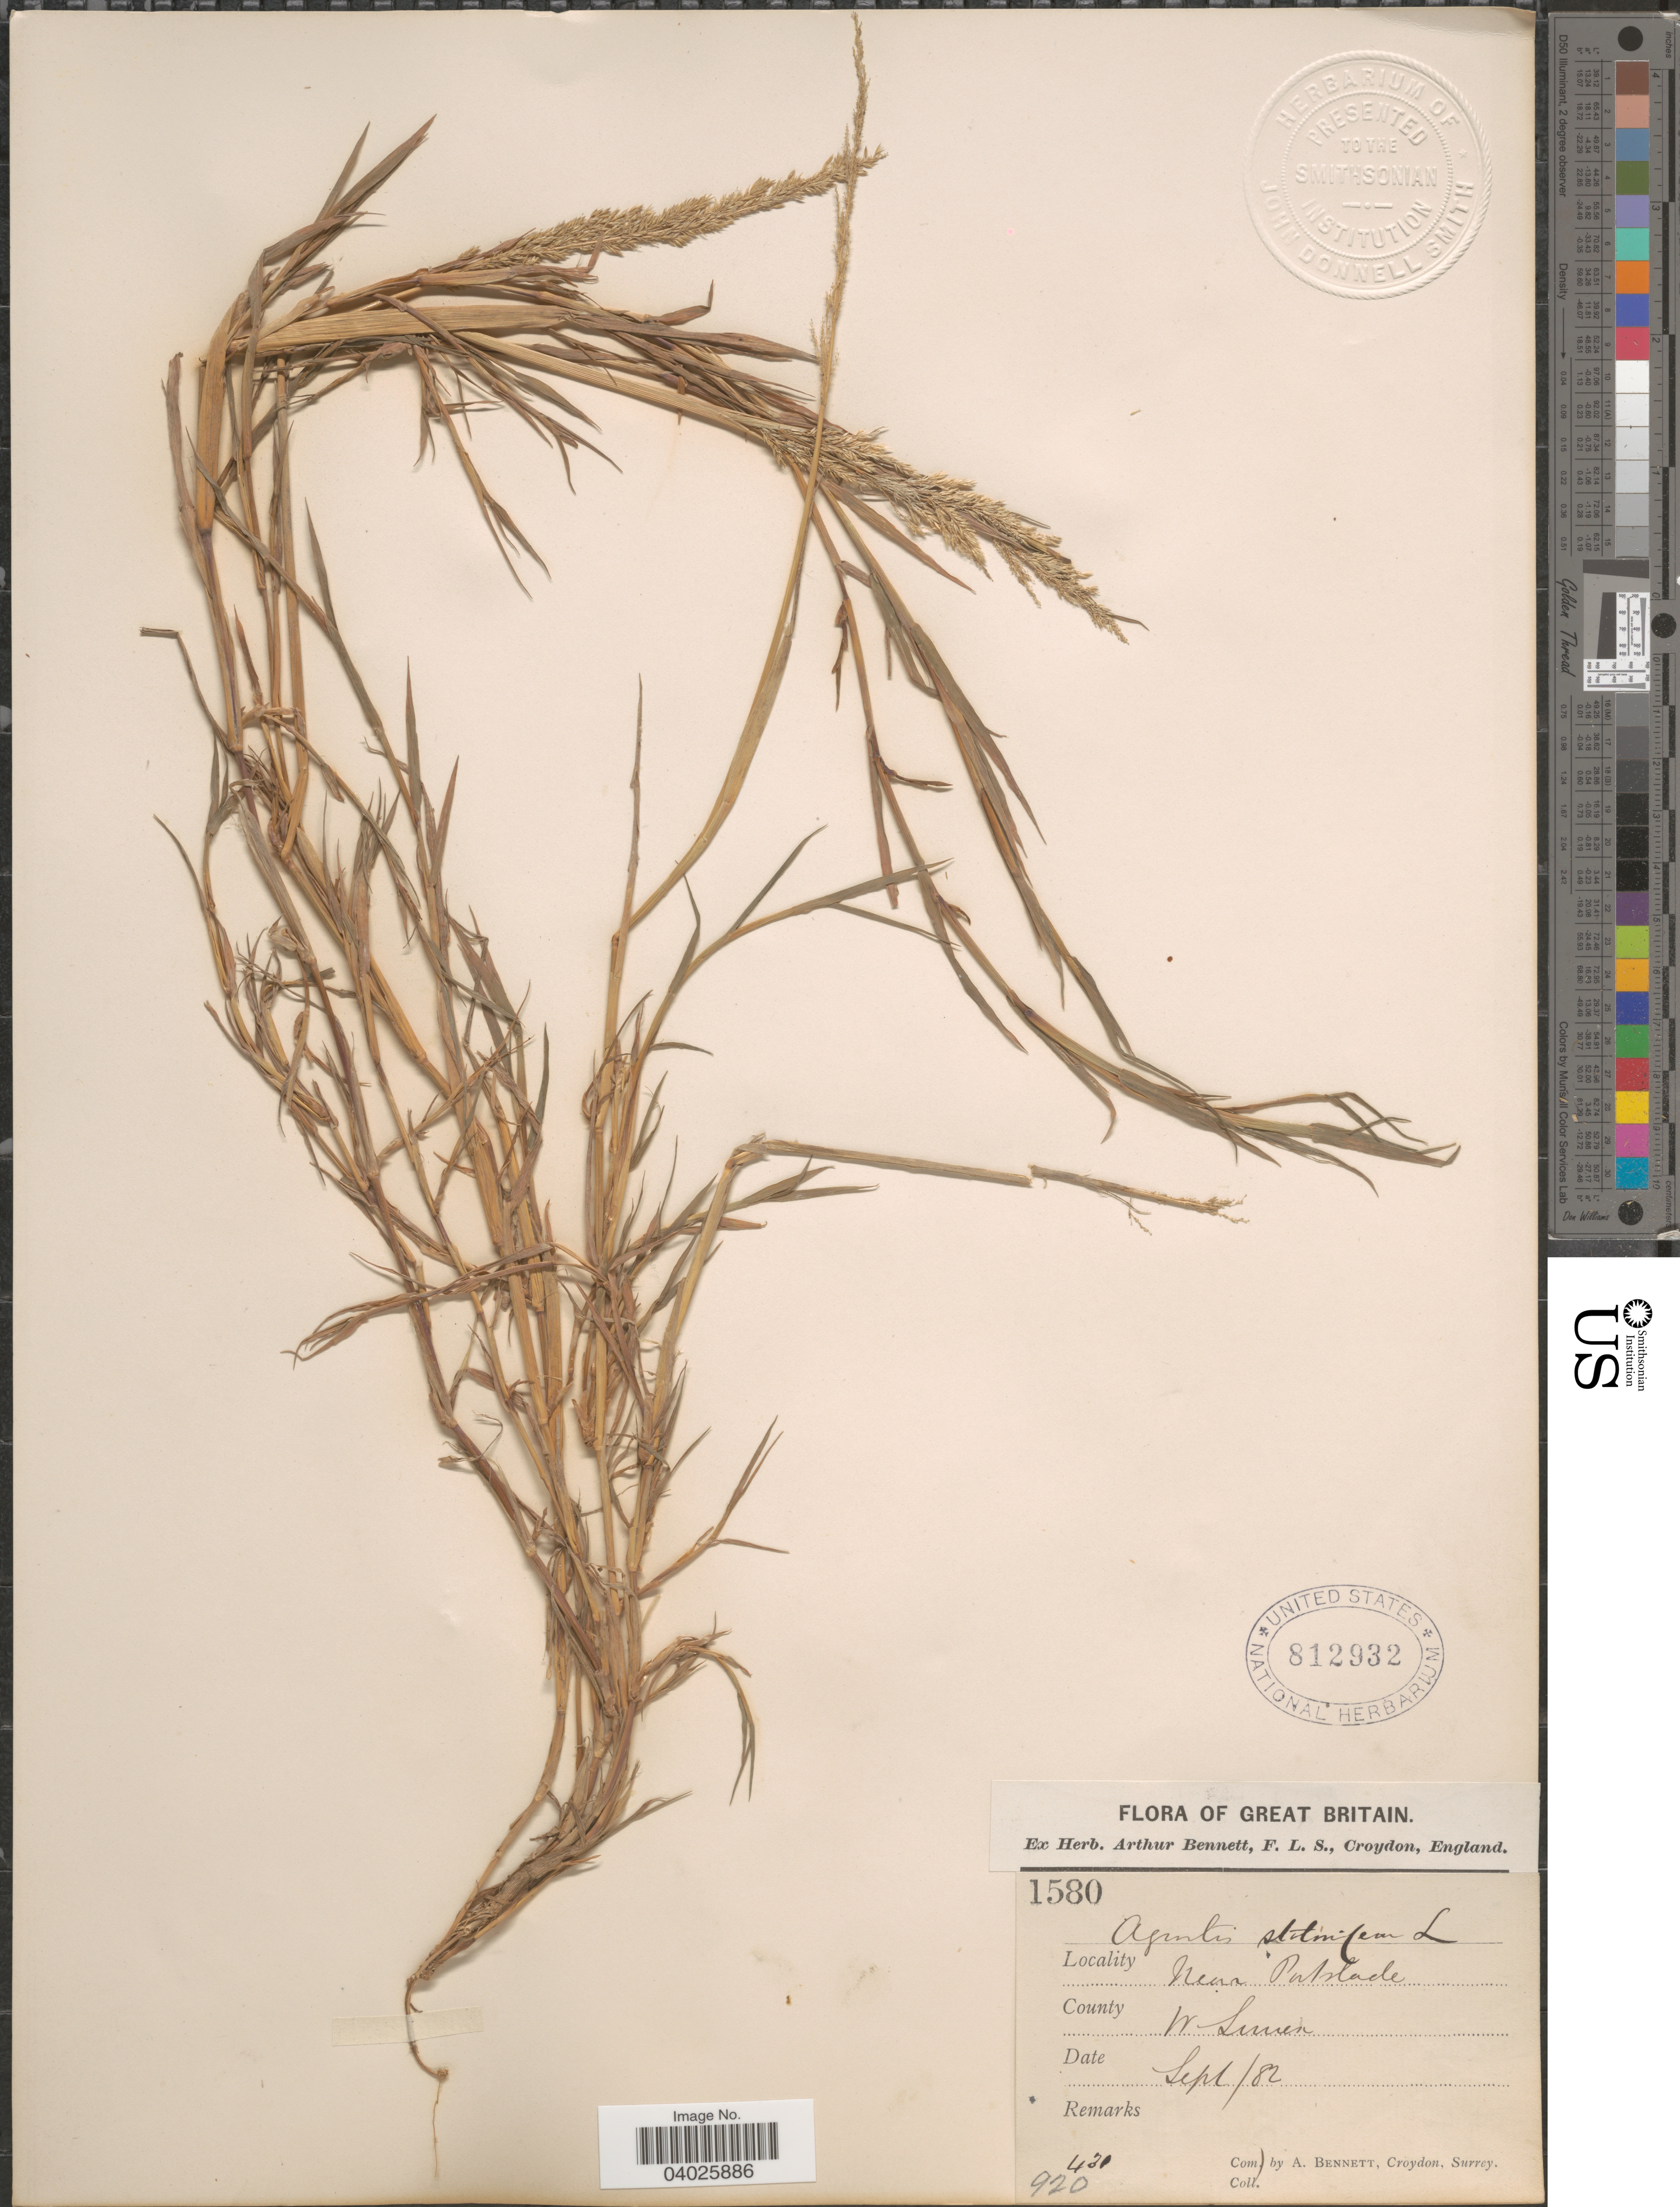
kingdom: Plantae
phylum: Tracheophyta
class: Liliopsida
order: Poales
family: Poaceae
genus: Agrostis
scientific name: Agrostis stolonifera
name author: L.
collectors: A. Bennett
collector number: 1580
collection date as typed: Transcribed d/m/y: /9/82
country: United Kingdom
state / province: England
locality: Great Britain. Near Portslade. County W Sussex.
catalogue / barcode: US 812932